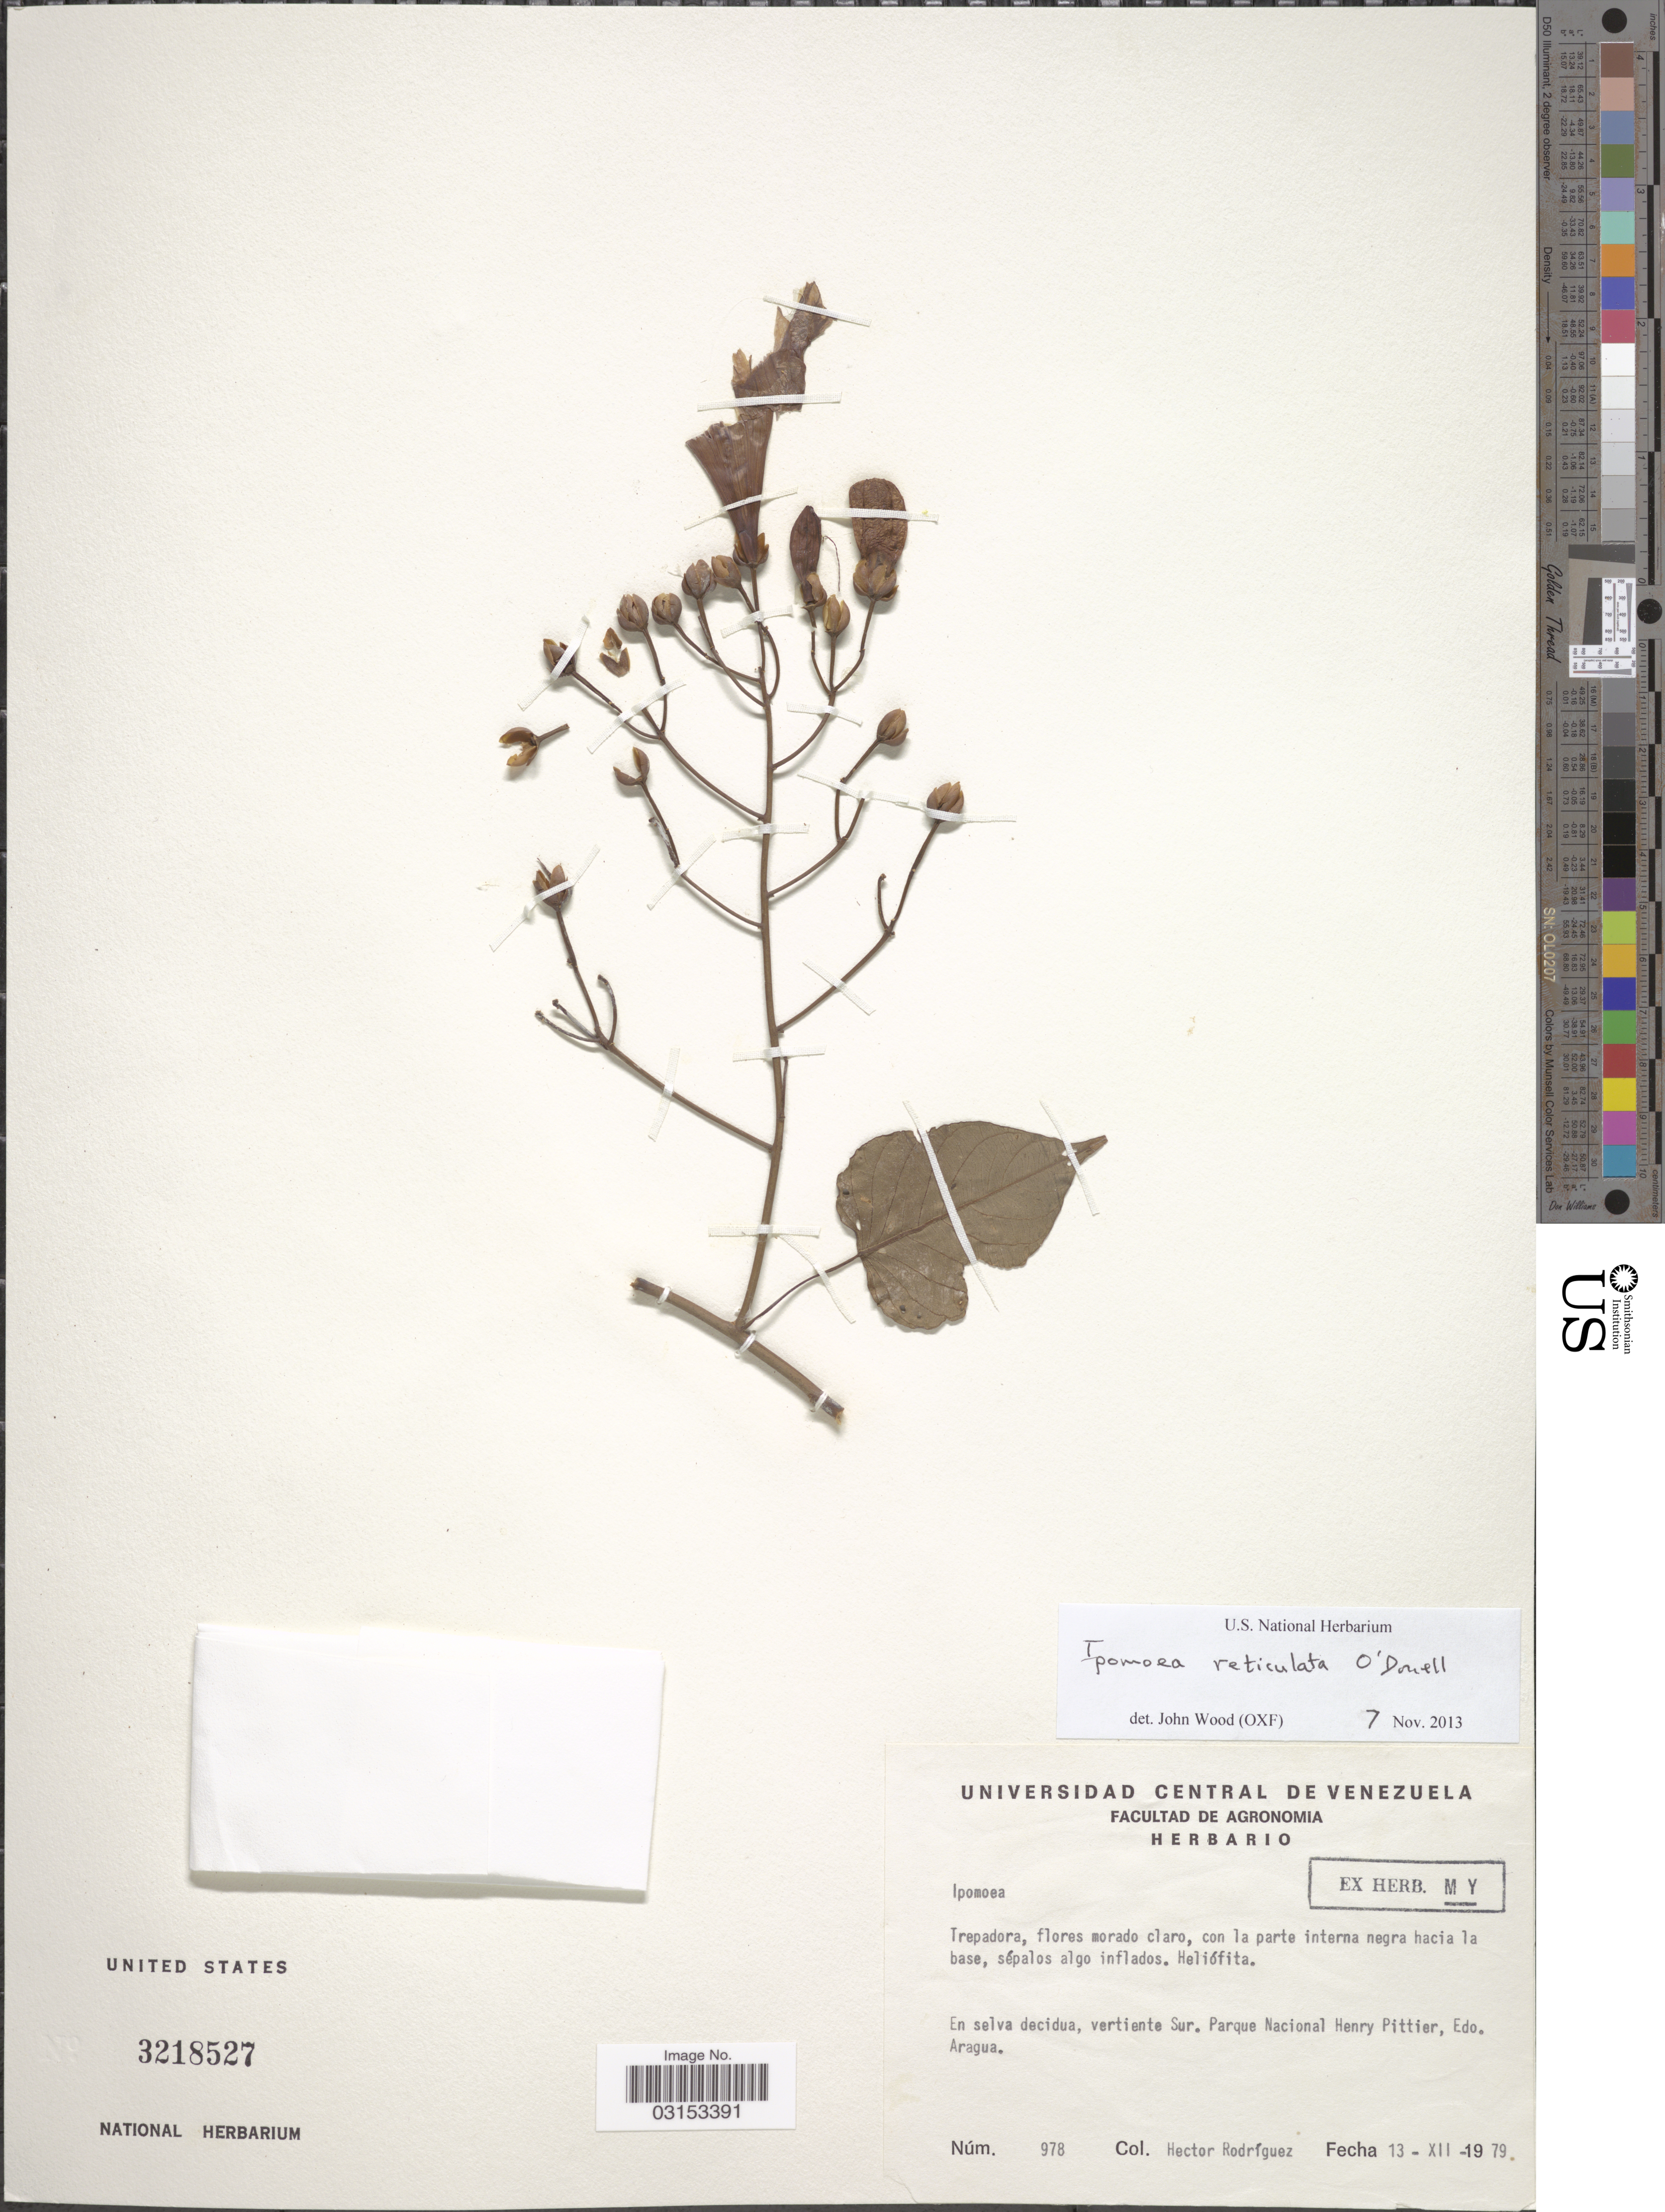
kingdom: Plantae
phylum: Tracheophyta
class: Magnoliopsida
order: Solanales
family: Convolvulaceae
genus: Ipomoea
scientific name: Ipomoea reticulata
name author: O'Donell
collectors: H. Rodríguez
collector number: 978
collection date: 1979-12-13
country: Venezuela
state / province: Aragua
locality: Vertiente Sur. Parque Nacional Henry Pittier.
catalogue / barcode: US 3218527